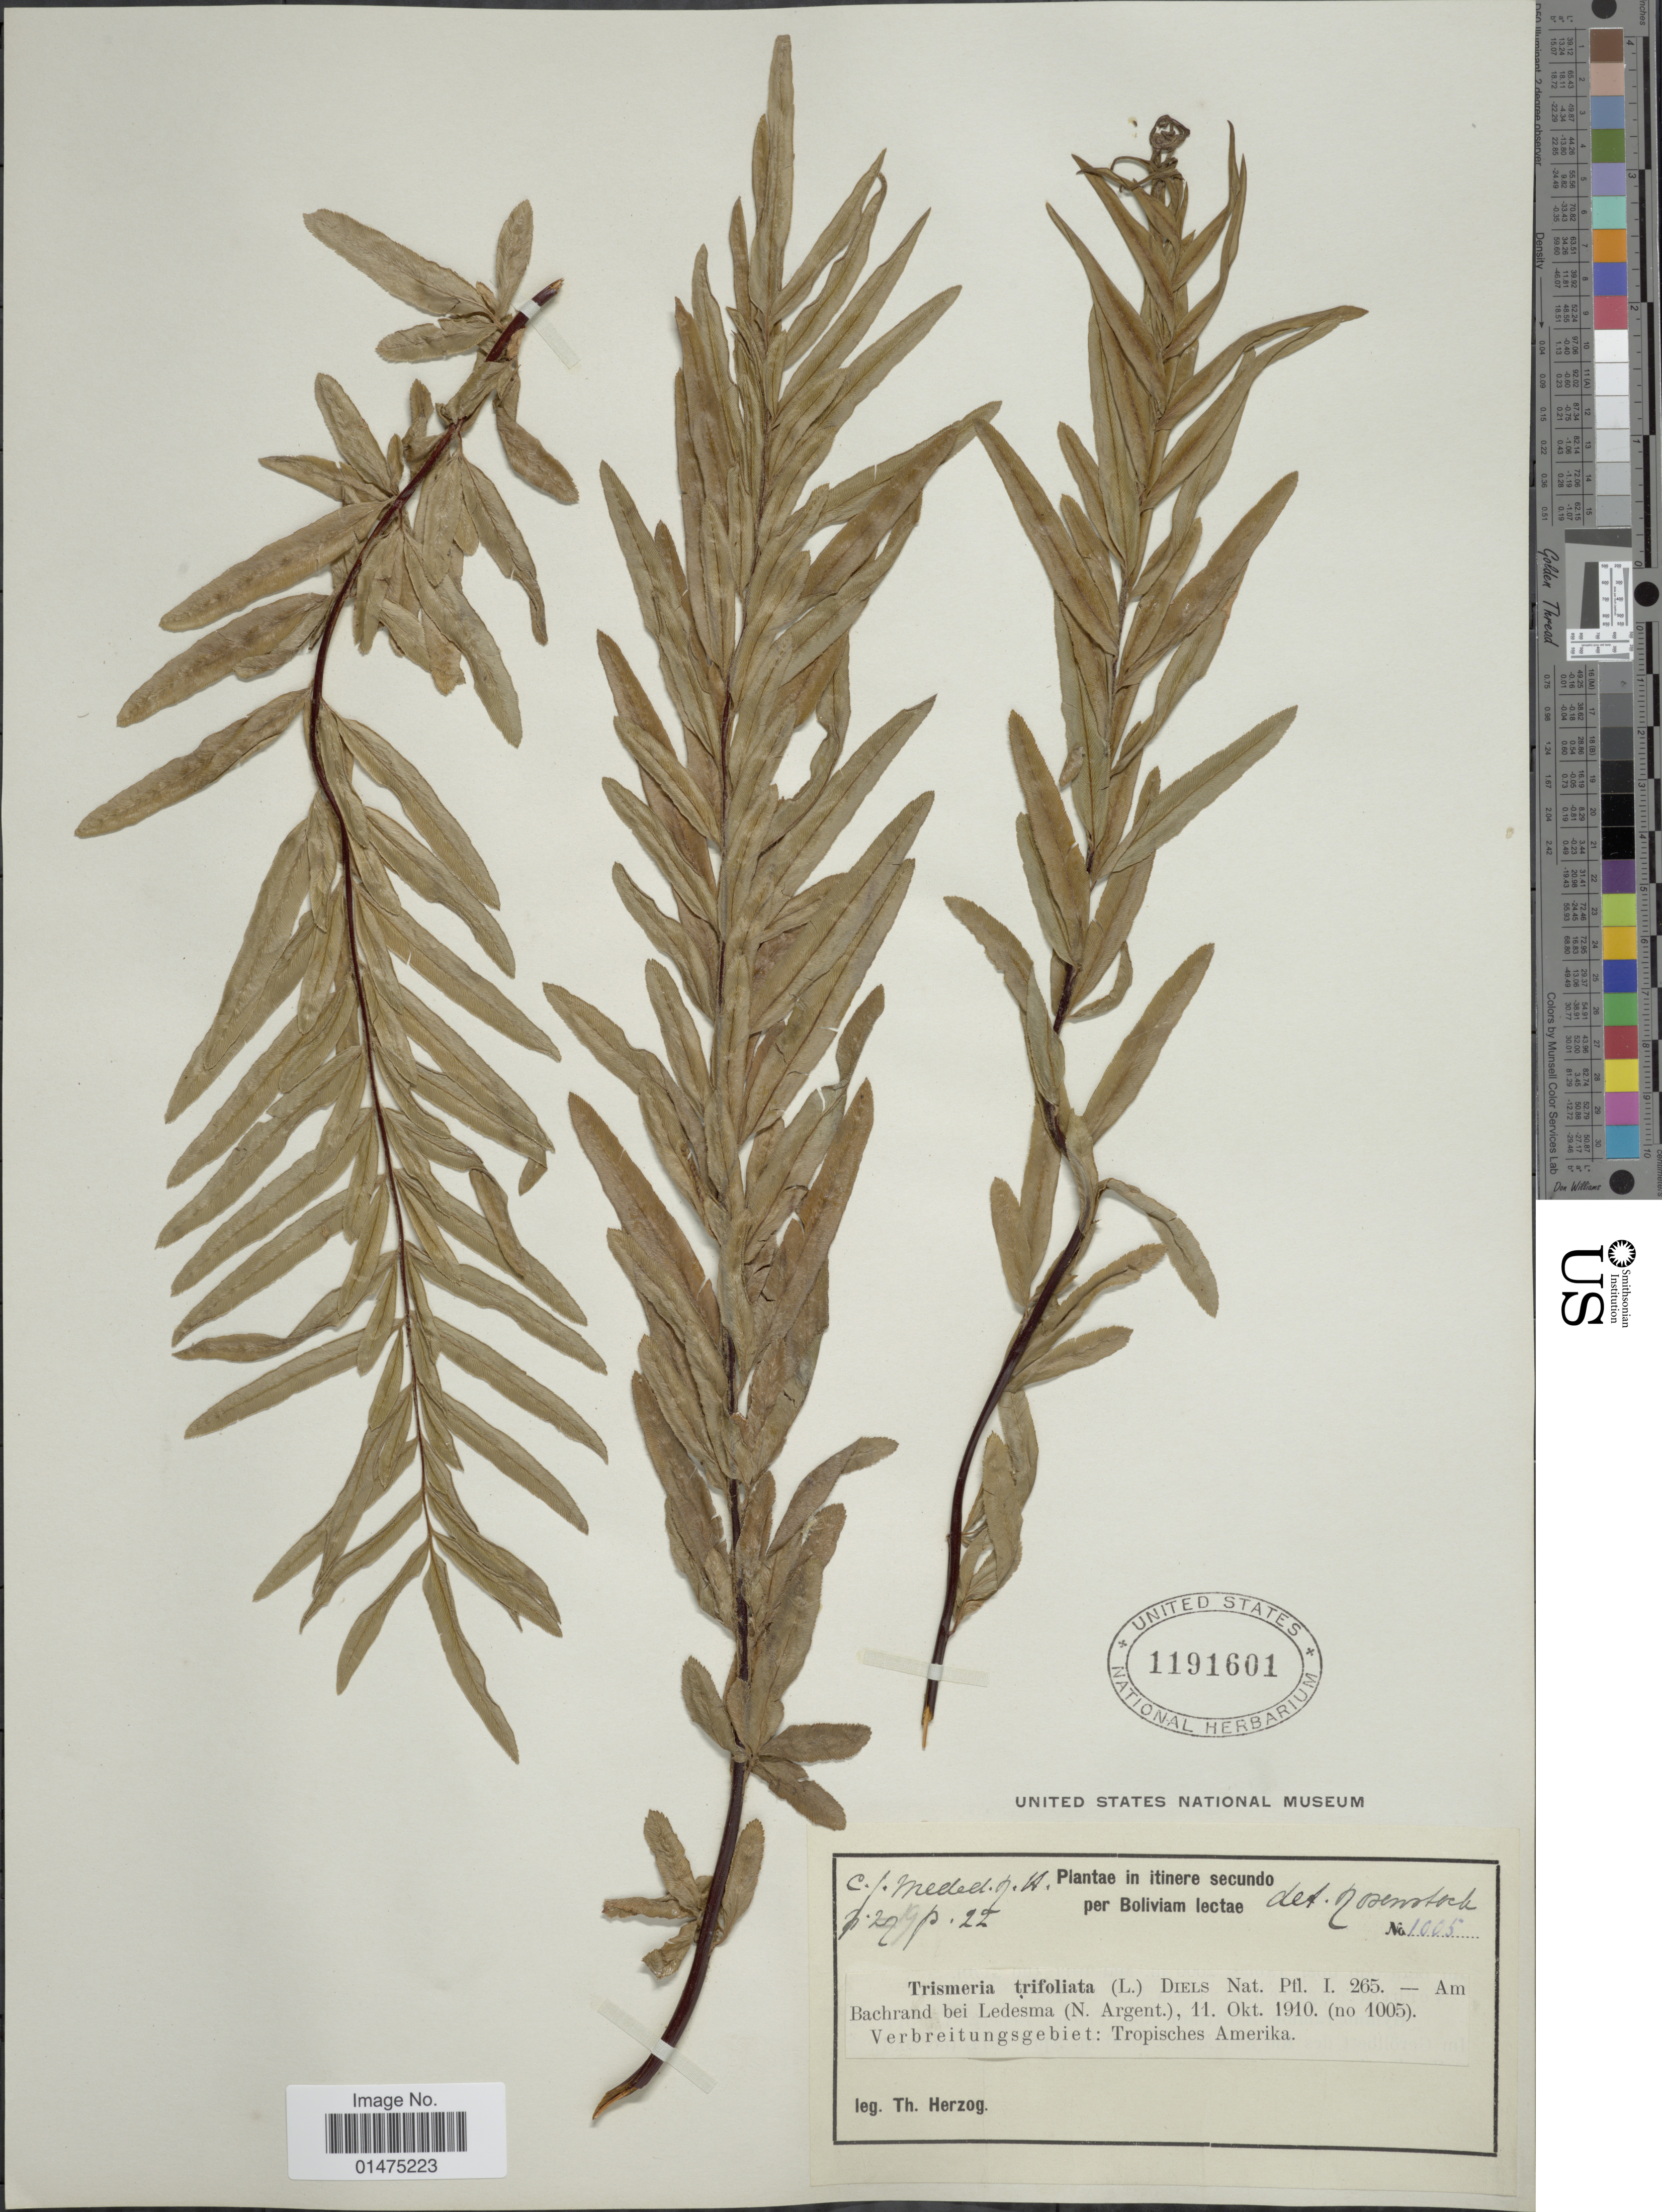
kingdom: Plantae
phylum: Tracheophyta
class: Polypodiopsida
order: Polypodiales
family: Pteridaceae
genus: Pityrogramma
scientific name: Pityrogramma trifoliata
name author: (L.) R.M. Tryon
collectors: T. K. J. Herzog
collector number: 1005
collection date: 1910-10-11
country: Bolivia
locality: Verbreitungsgebiet : Tropishches Amerika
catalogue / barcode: US 1191601